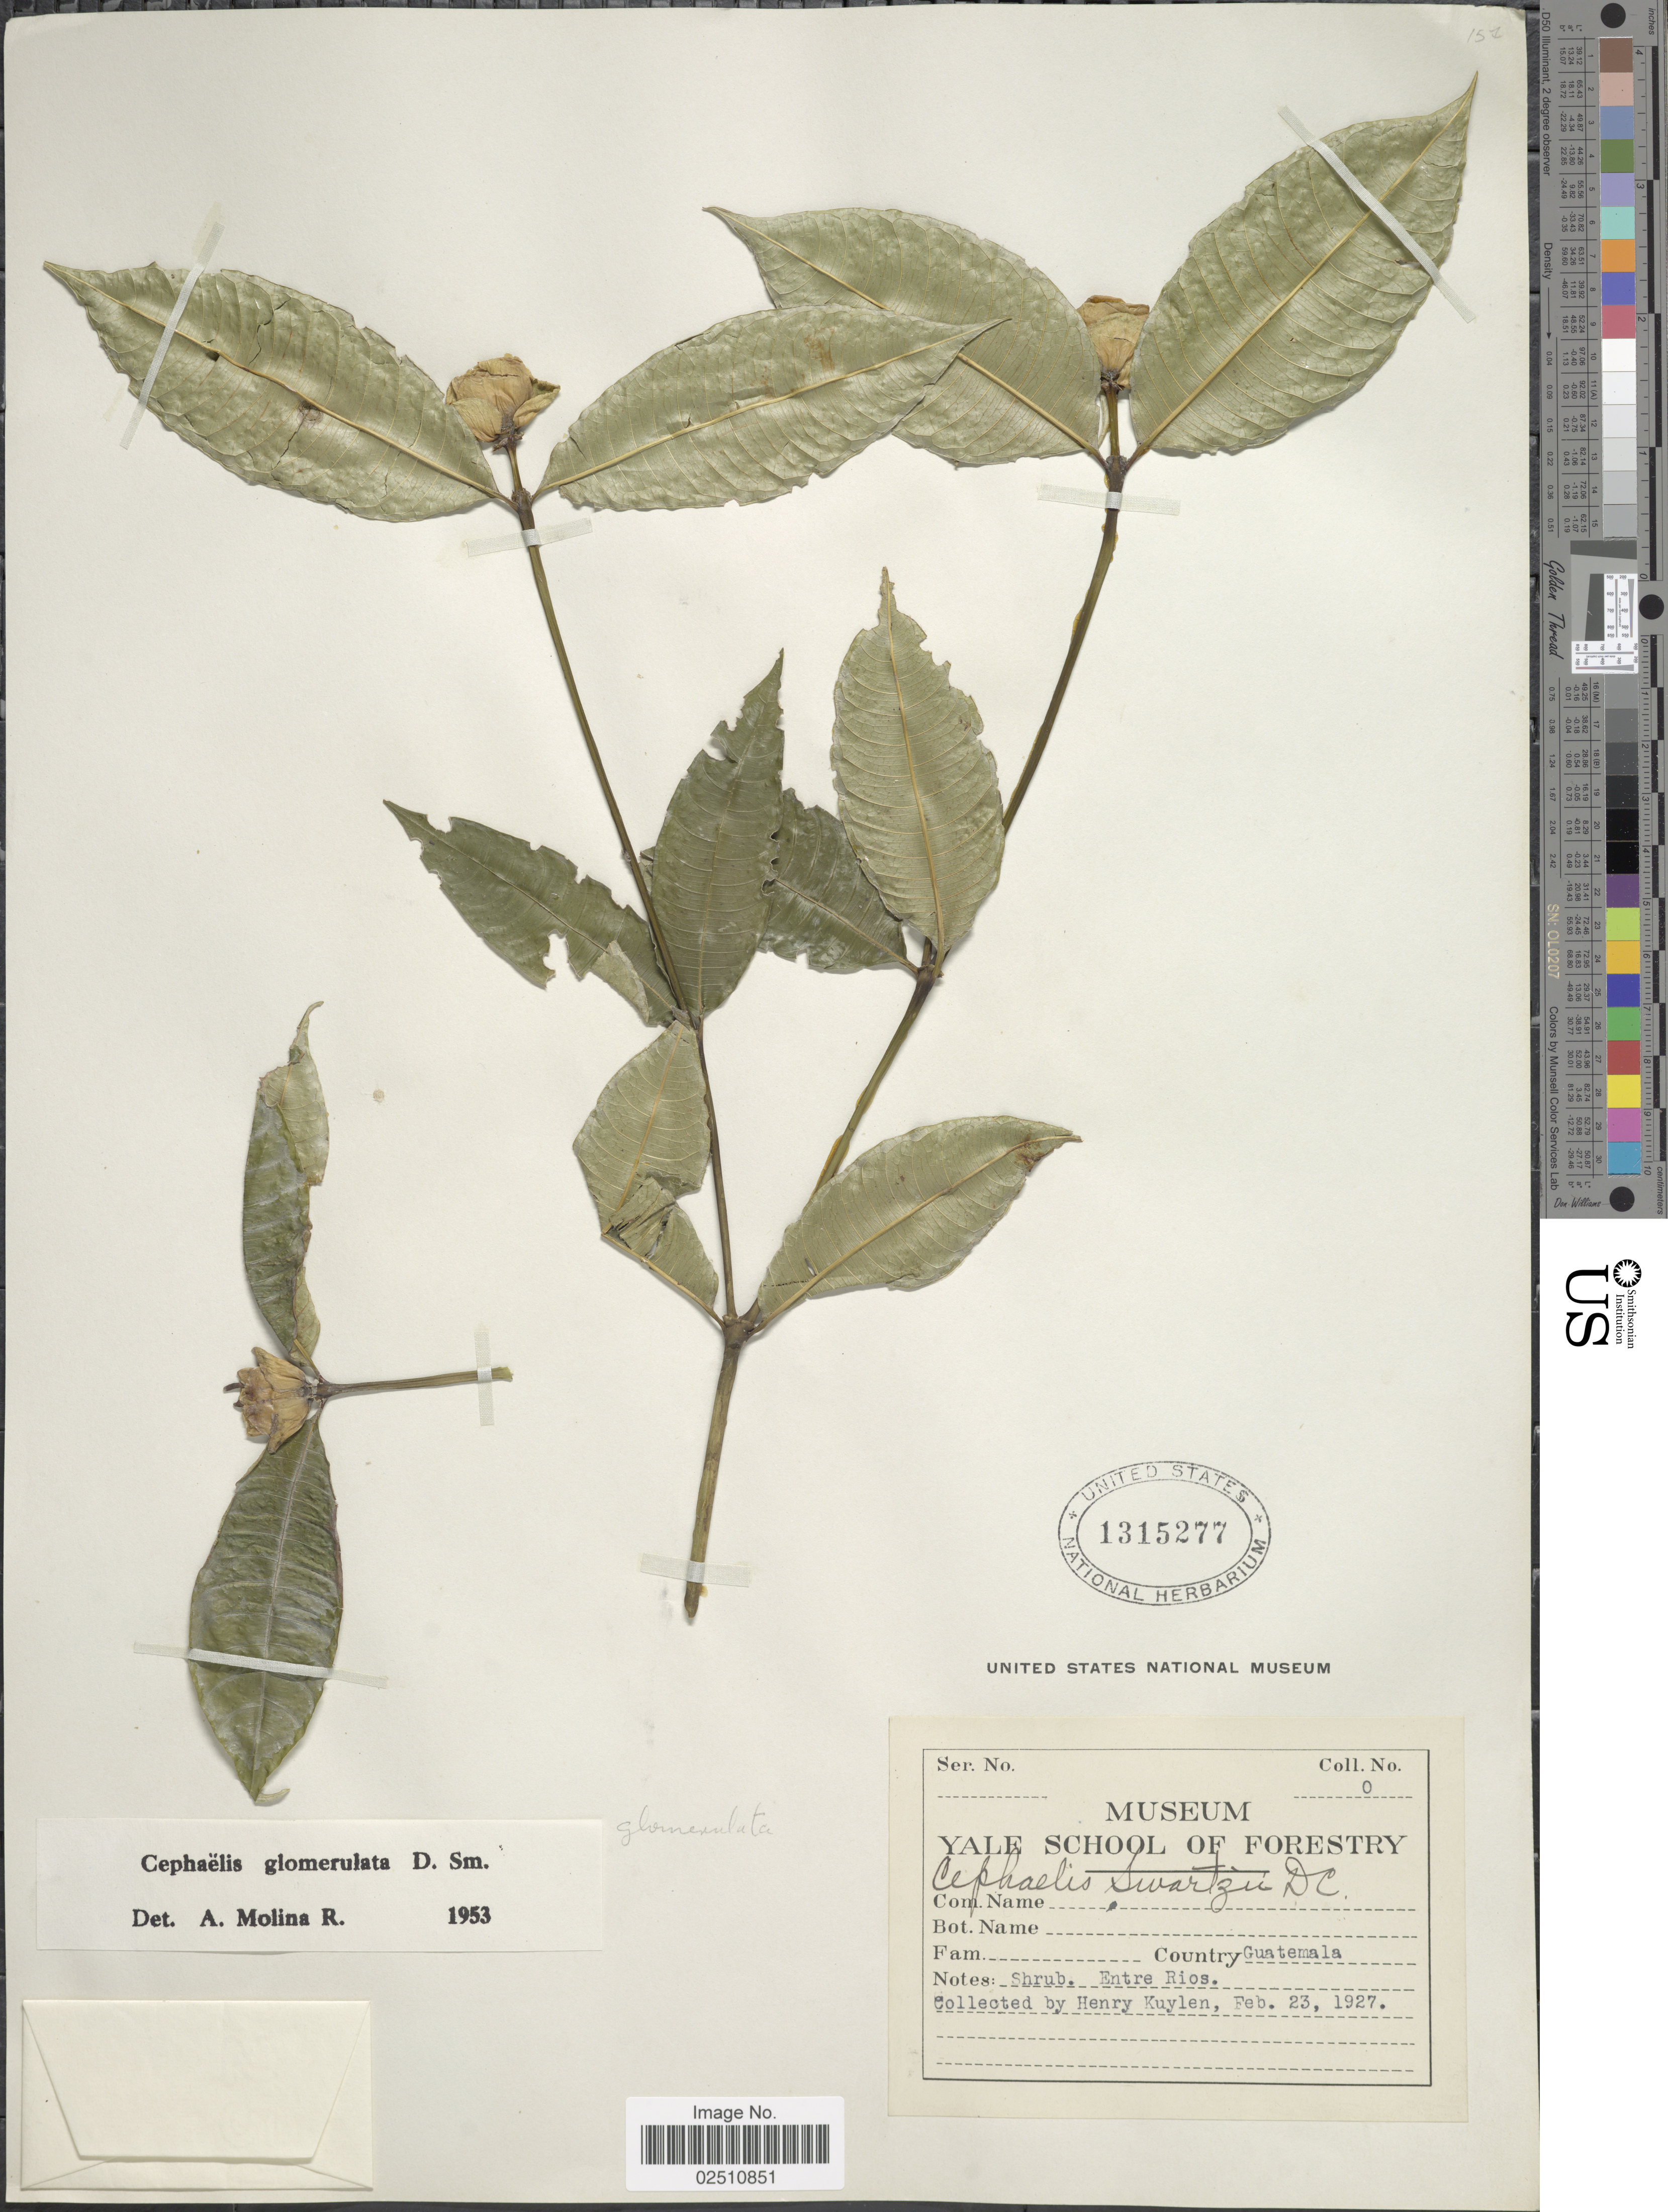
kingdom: Plantae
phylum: Tracheophyta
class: Magnoliopsida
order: Gentianales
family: Rubiaceae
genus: Psychotria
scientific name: Psychotria glomerulata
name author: (Donn. Sm.) Steyerm.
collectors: H. Kuylen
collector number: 0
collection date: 1927-02-23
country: Guatemala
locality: Entre Rios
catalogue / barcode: US 1315277